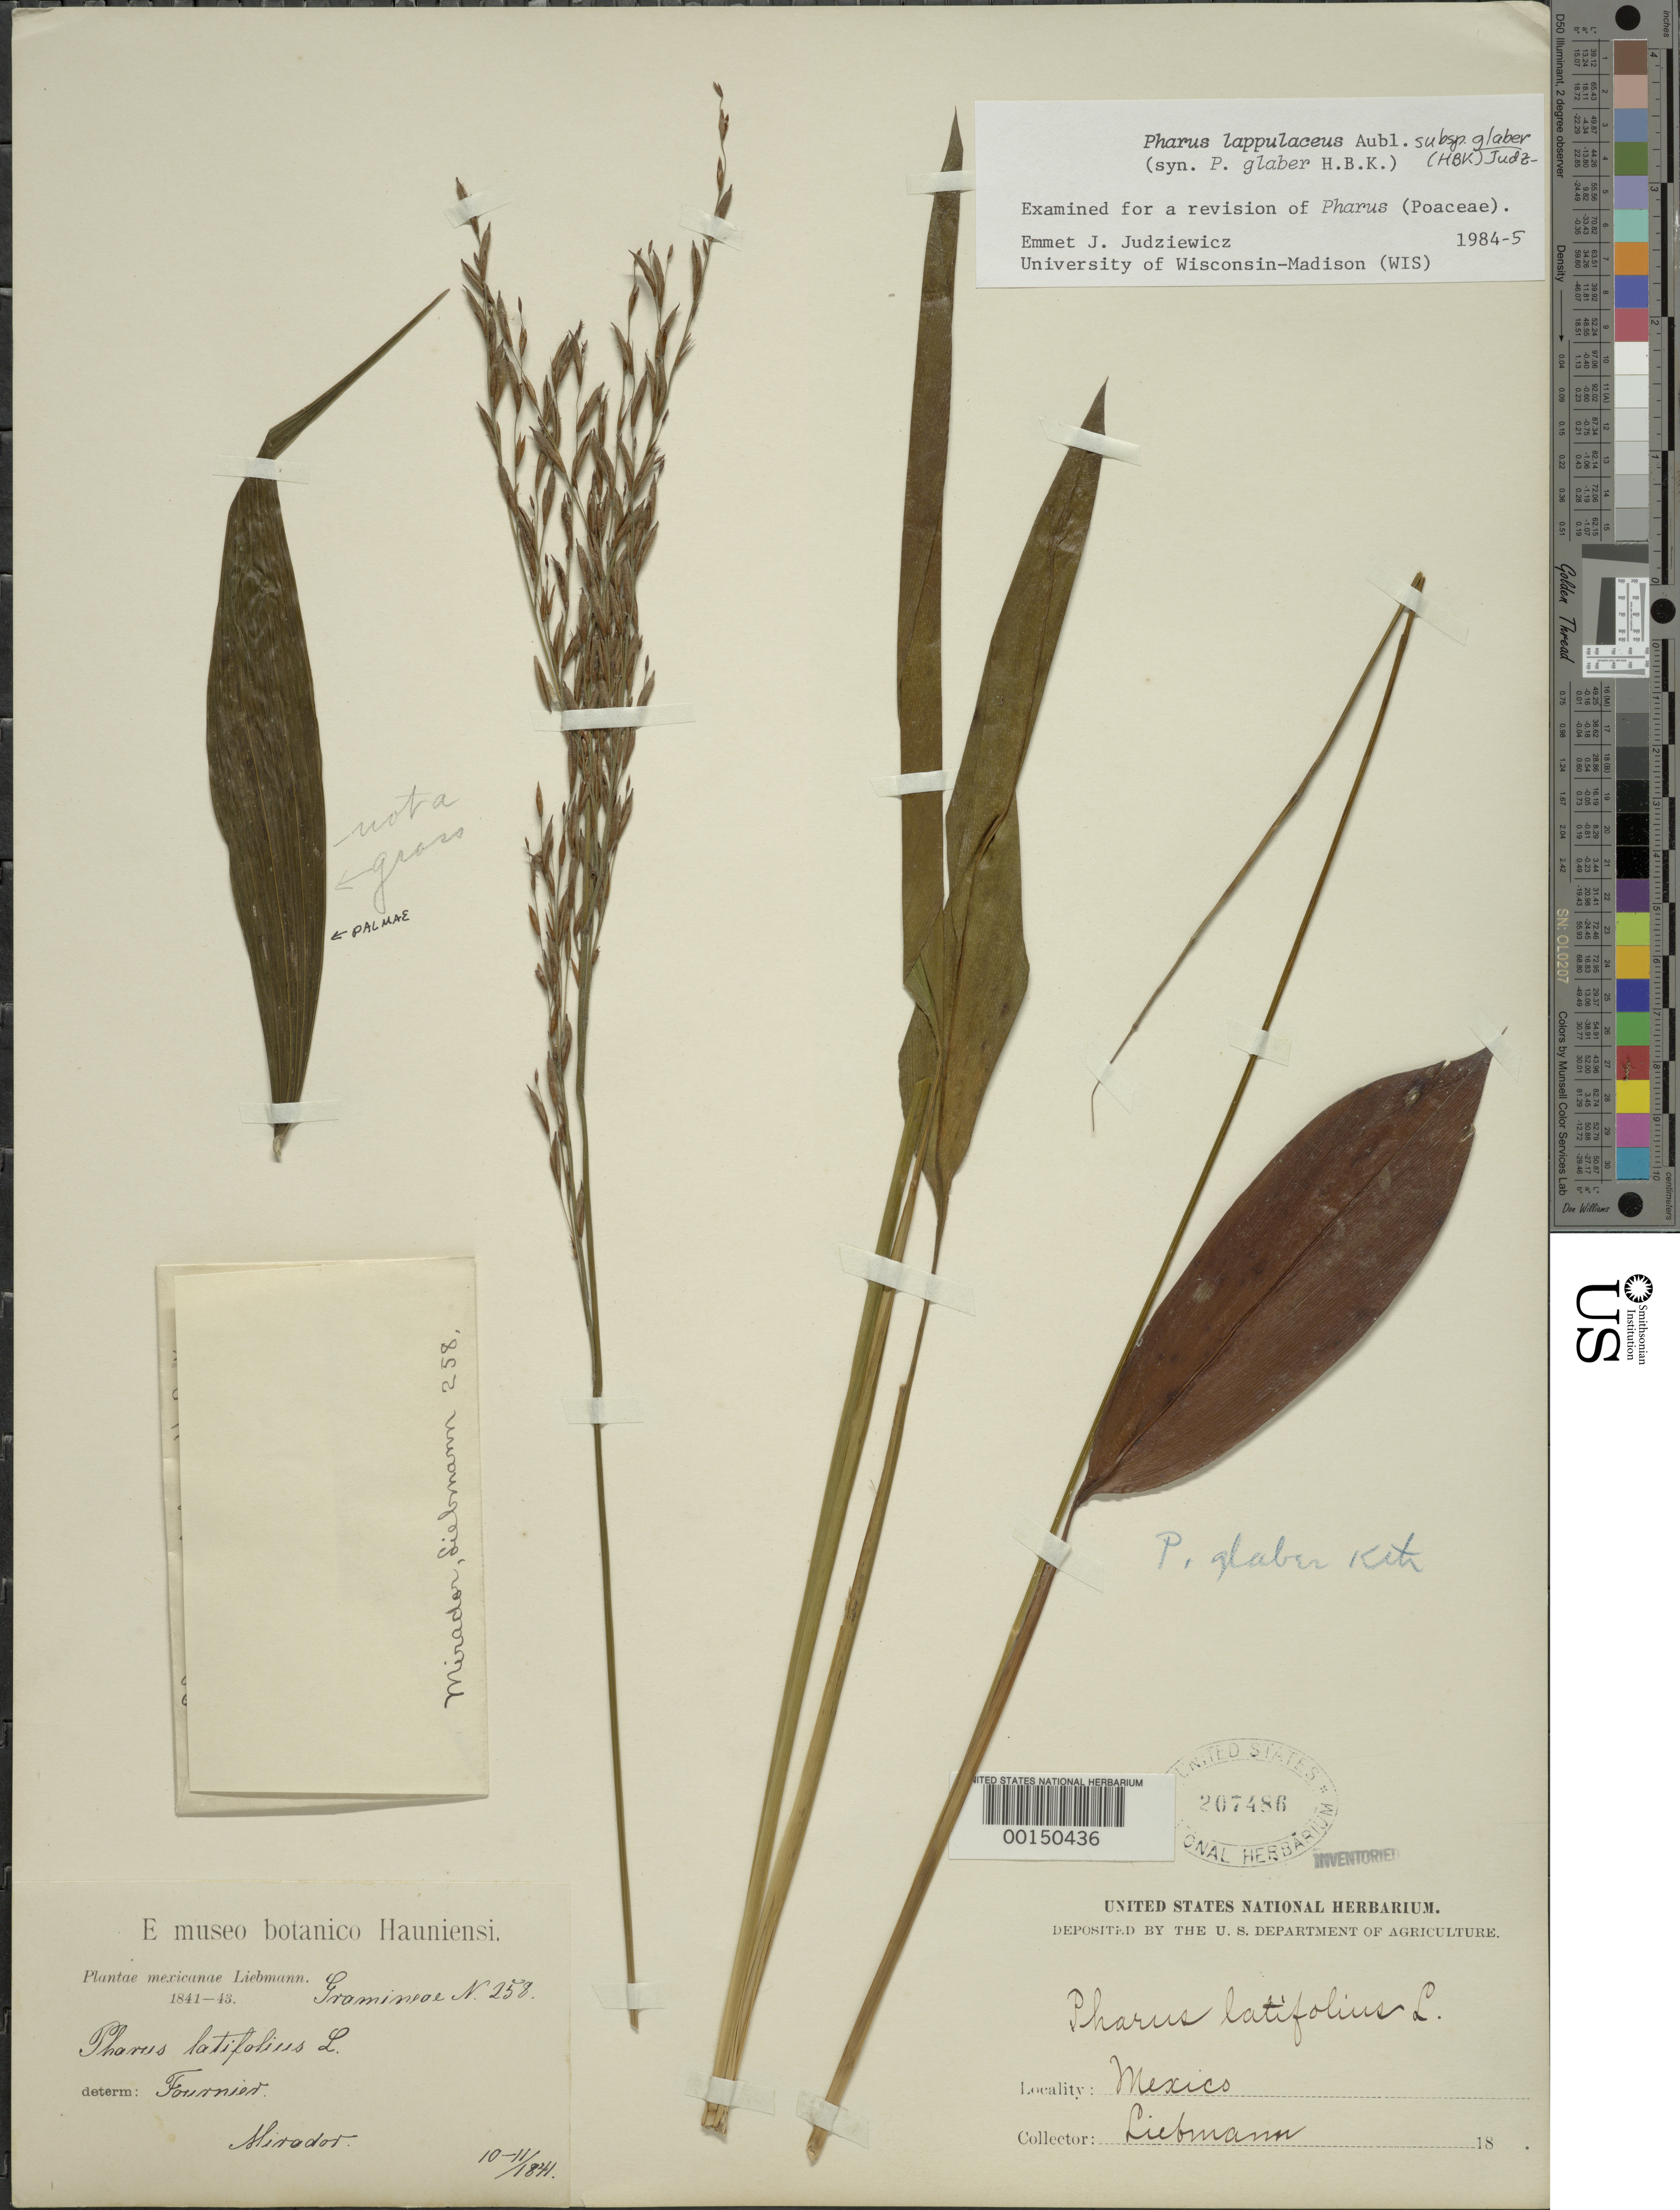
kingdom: Plantae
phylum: Tracheophyta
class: Liliopsida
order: Poales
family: Poaceae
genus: Pharus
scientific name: Pharus lappulaceus subsp. glaber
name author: (Kunth) Judz.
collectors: F. M. Liebmann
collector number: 258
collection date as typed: Oct 1841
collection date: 1841-10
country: Mexico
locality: E of Monserrat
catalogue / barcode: US 207486